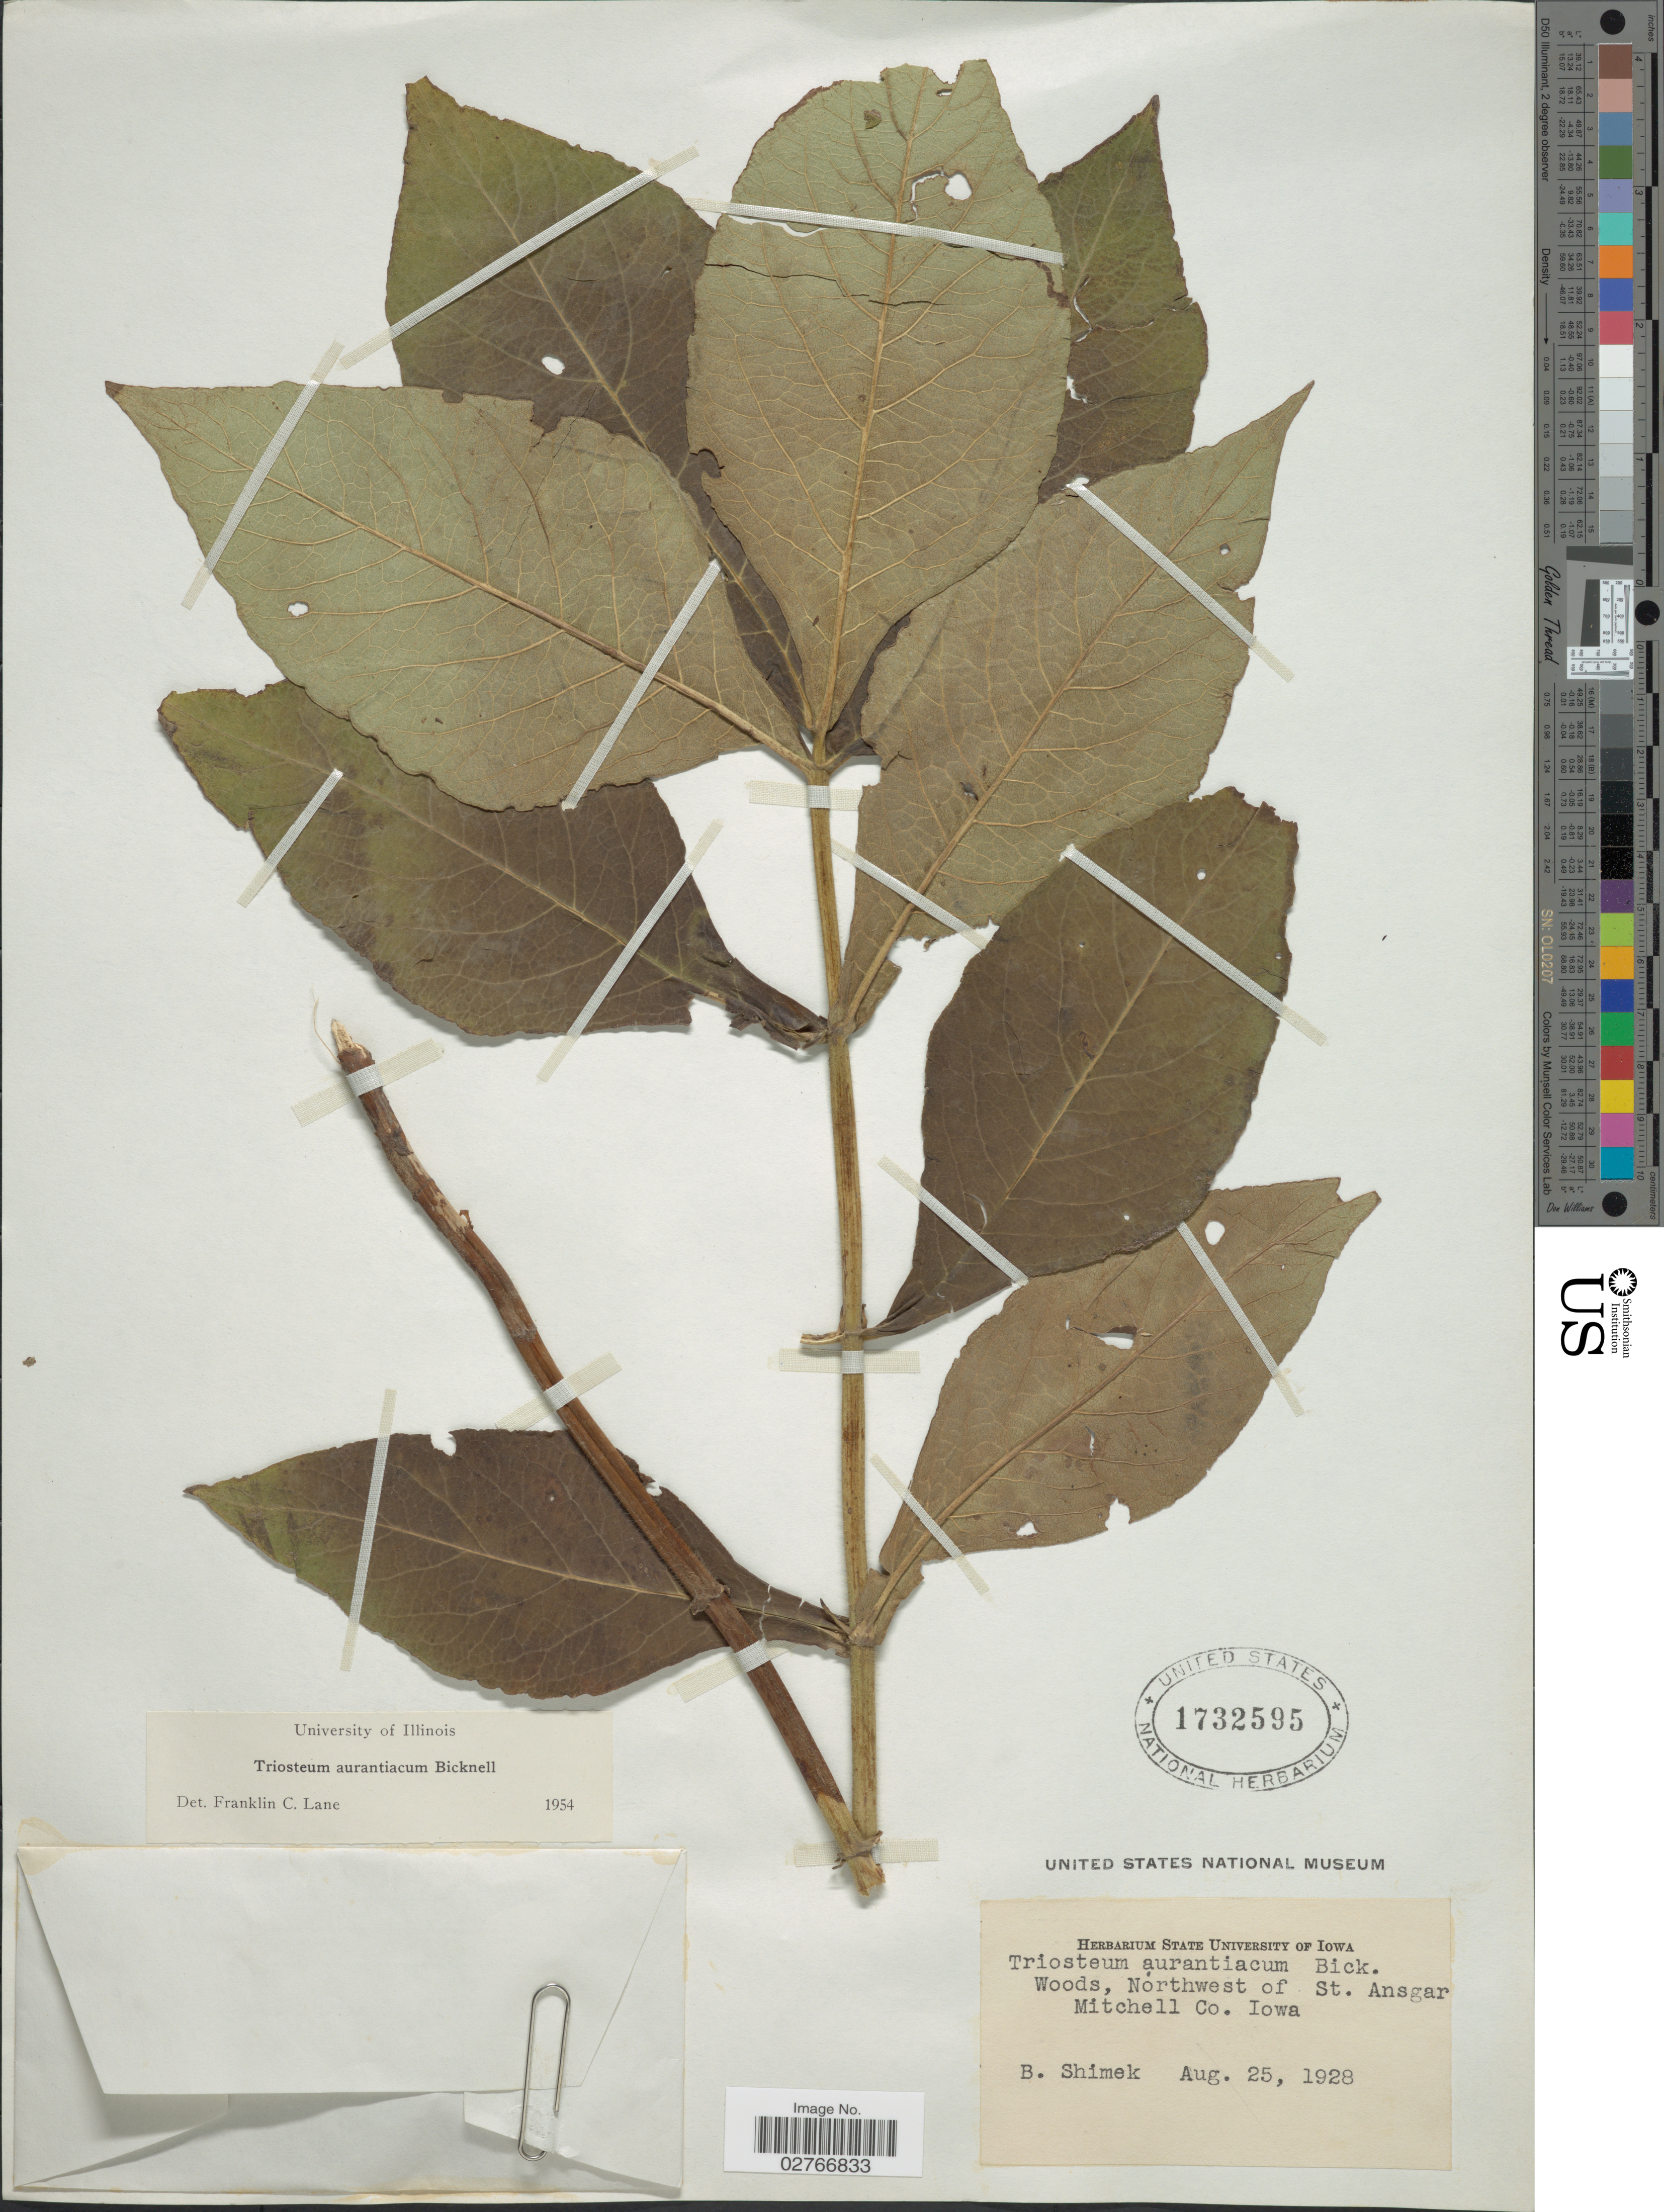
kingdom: Plantae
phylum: Tracheophyta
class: Magnoliopsida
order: Dipsacales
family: Caprifoliaceae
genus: Triosteum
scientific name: Triosteum aurantiacum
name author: E.P. Bicknell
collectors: B. Shimek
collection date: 1928-08-25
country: United States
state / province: Iowa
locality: Northwest of St. Ansgar, Mitchell Co.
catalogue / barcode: US 1732595